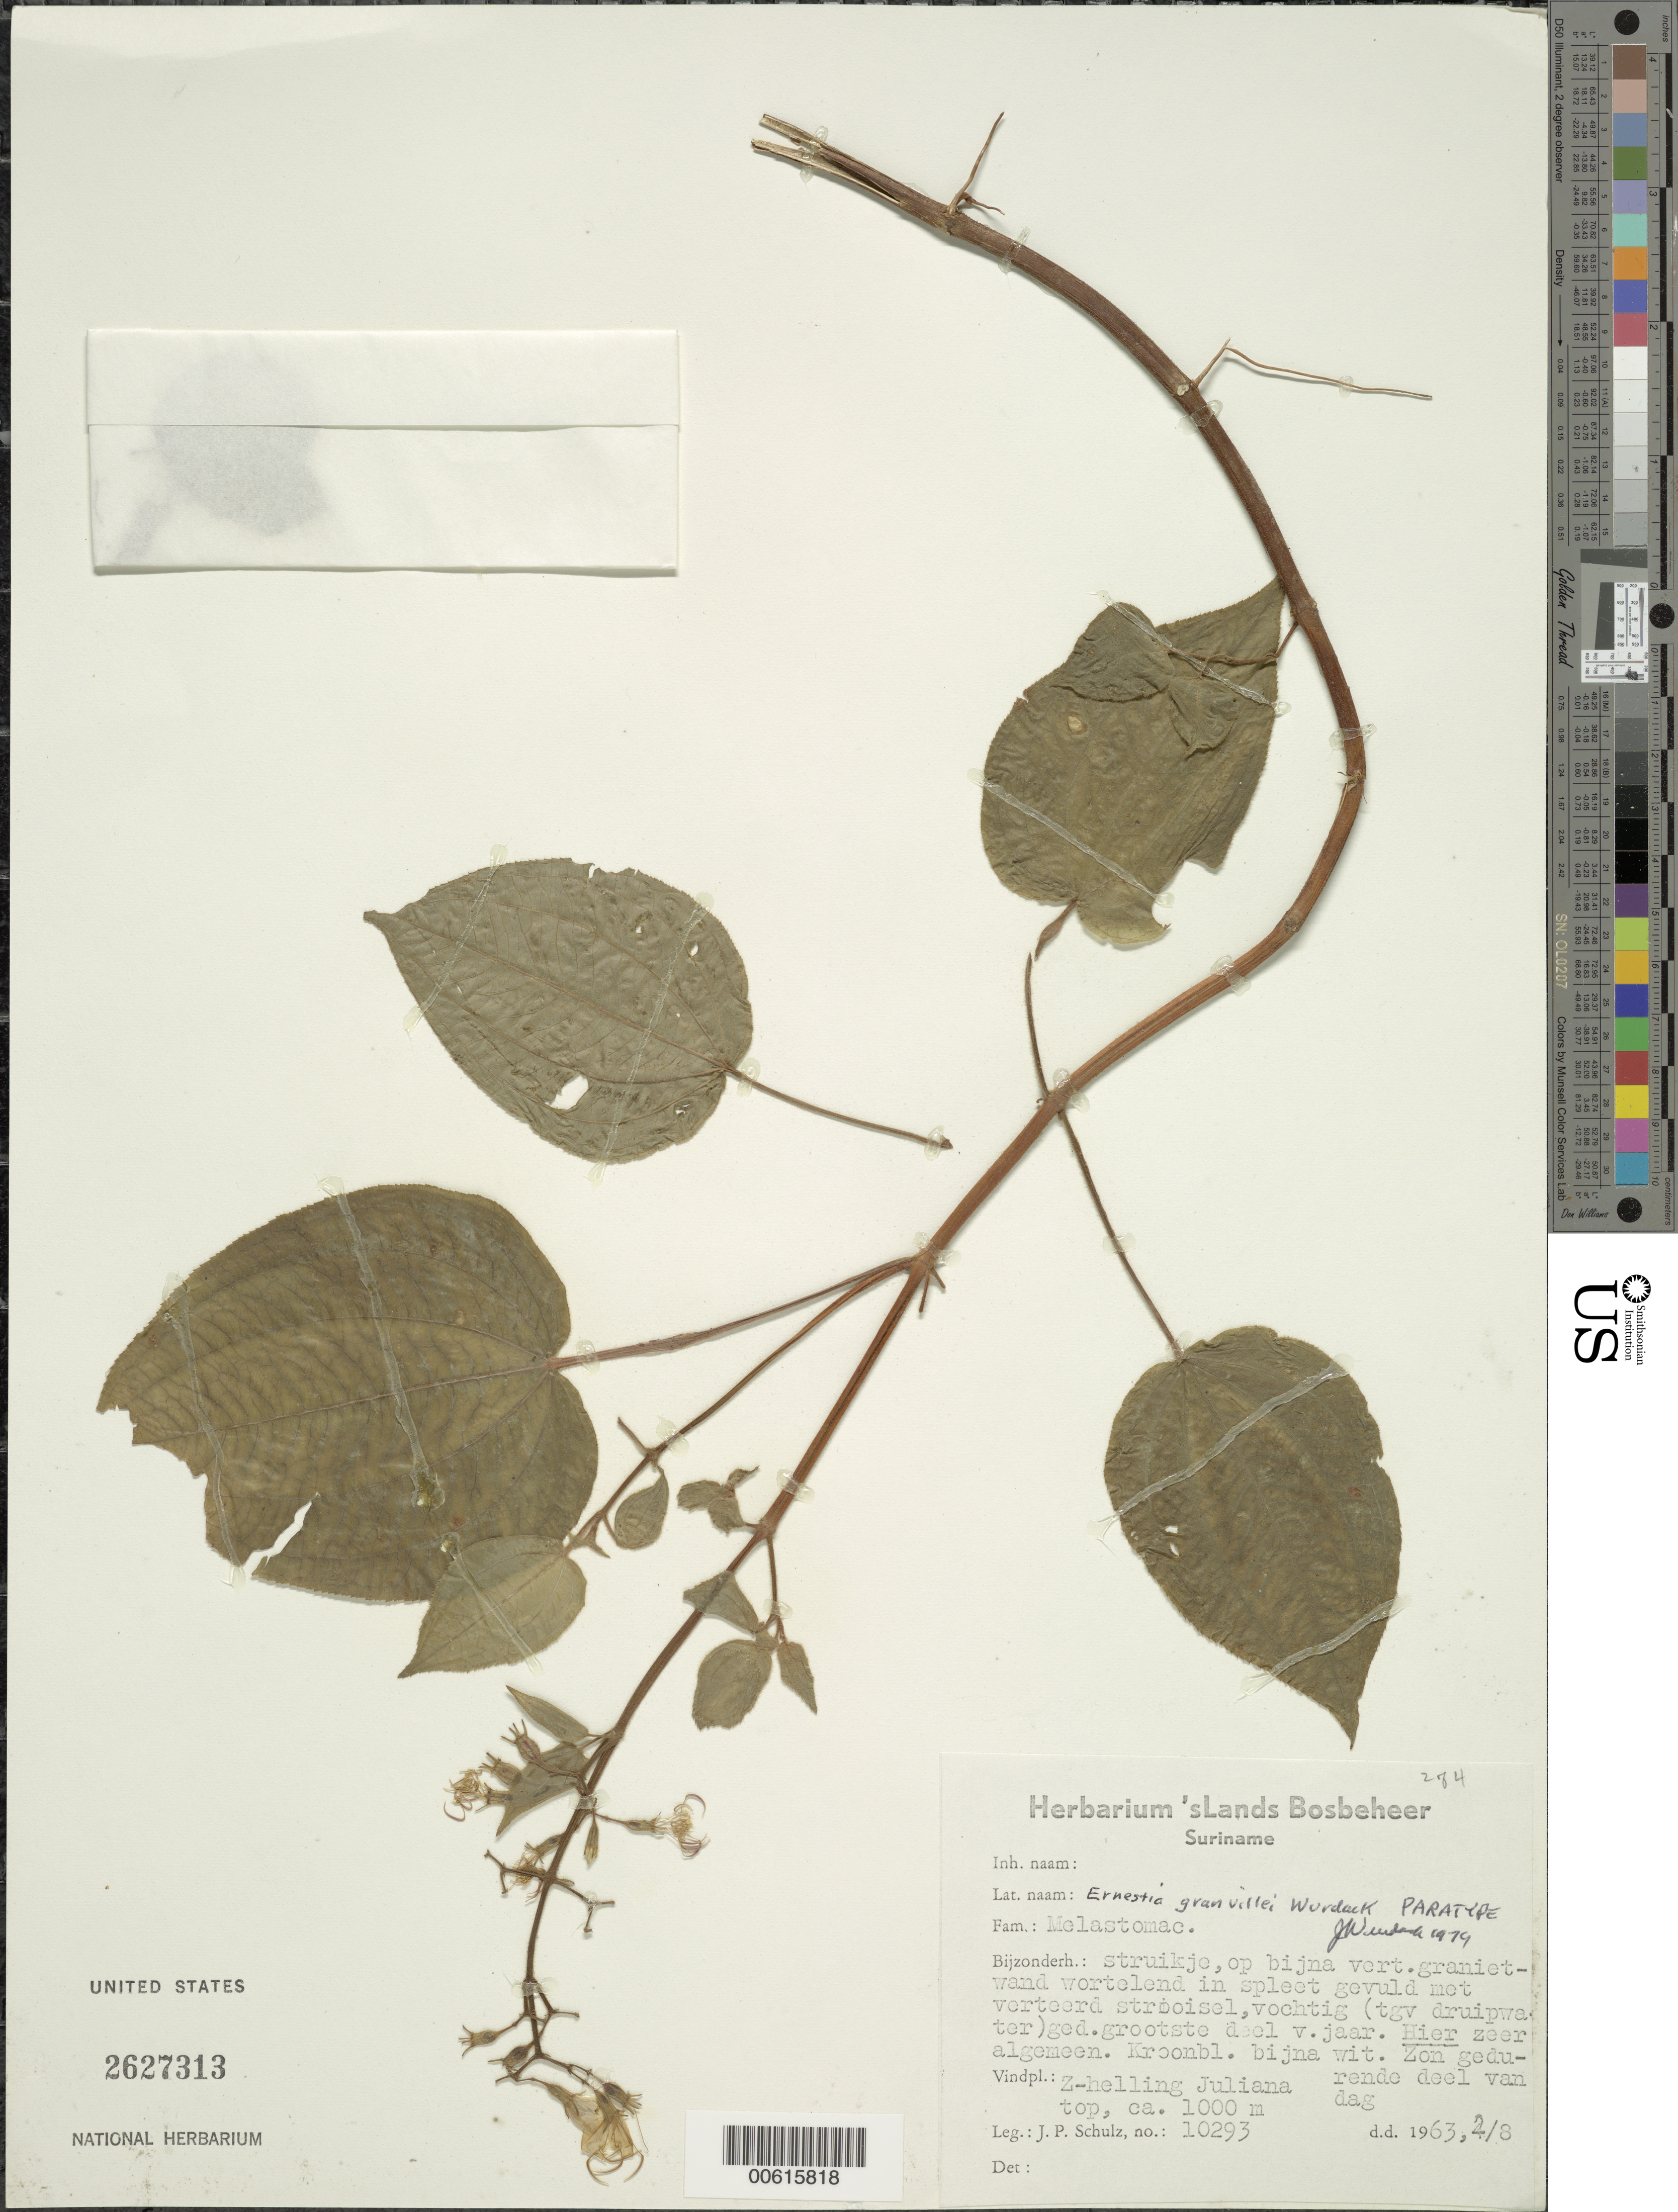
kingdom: Plantae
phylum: Tracheophyta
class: Magnoliopsida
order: Myrtales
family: Melastomataceae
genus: Ernestia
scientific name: Ernestia granvillei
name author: Wurdack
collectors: J. P. Schulz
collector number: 10293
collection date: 1963-02-08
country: Suriname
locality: Z-helling Juliana top.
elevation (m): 1000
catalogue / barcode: US 2627313